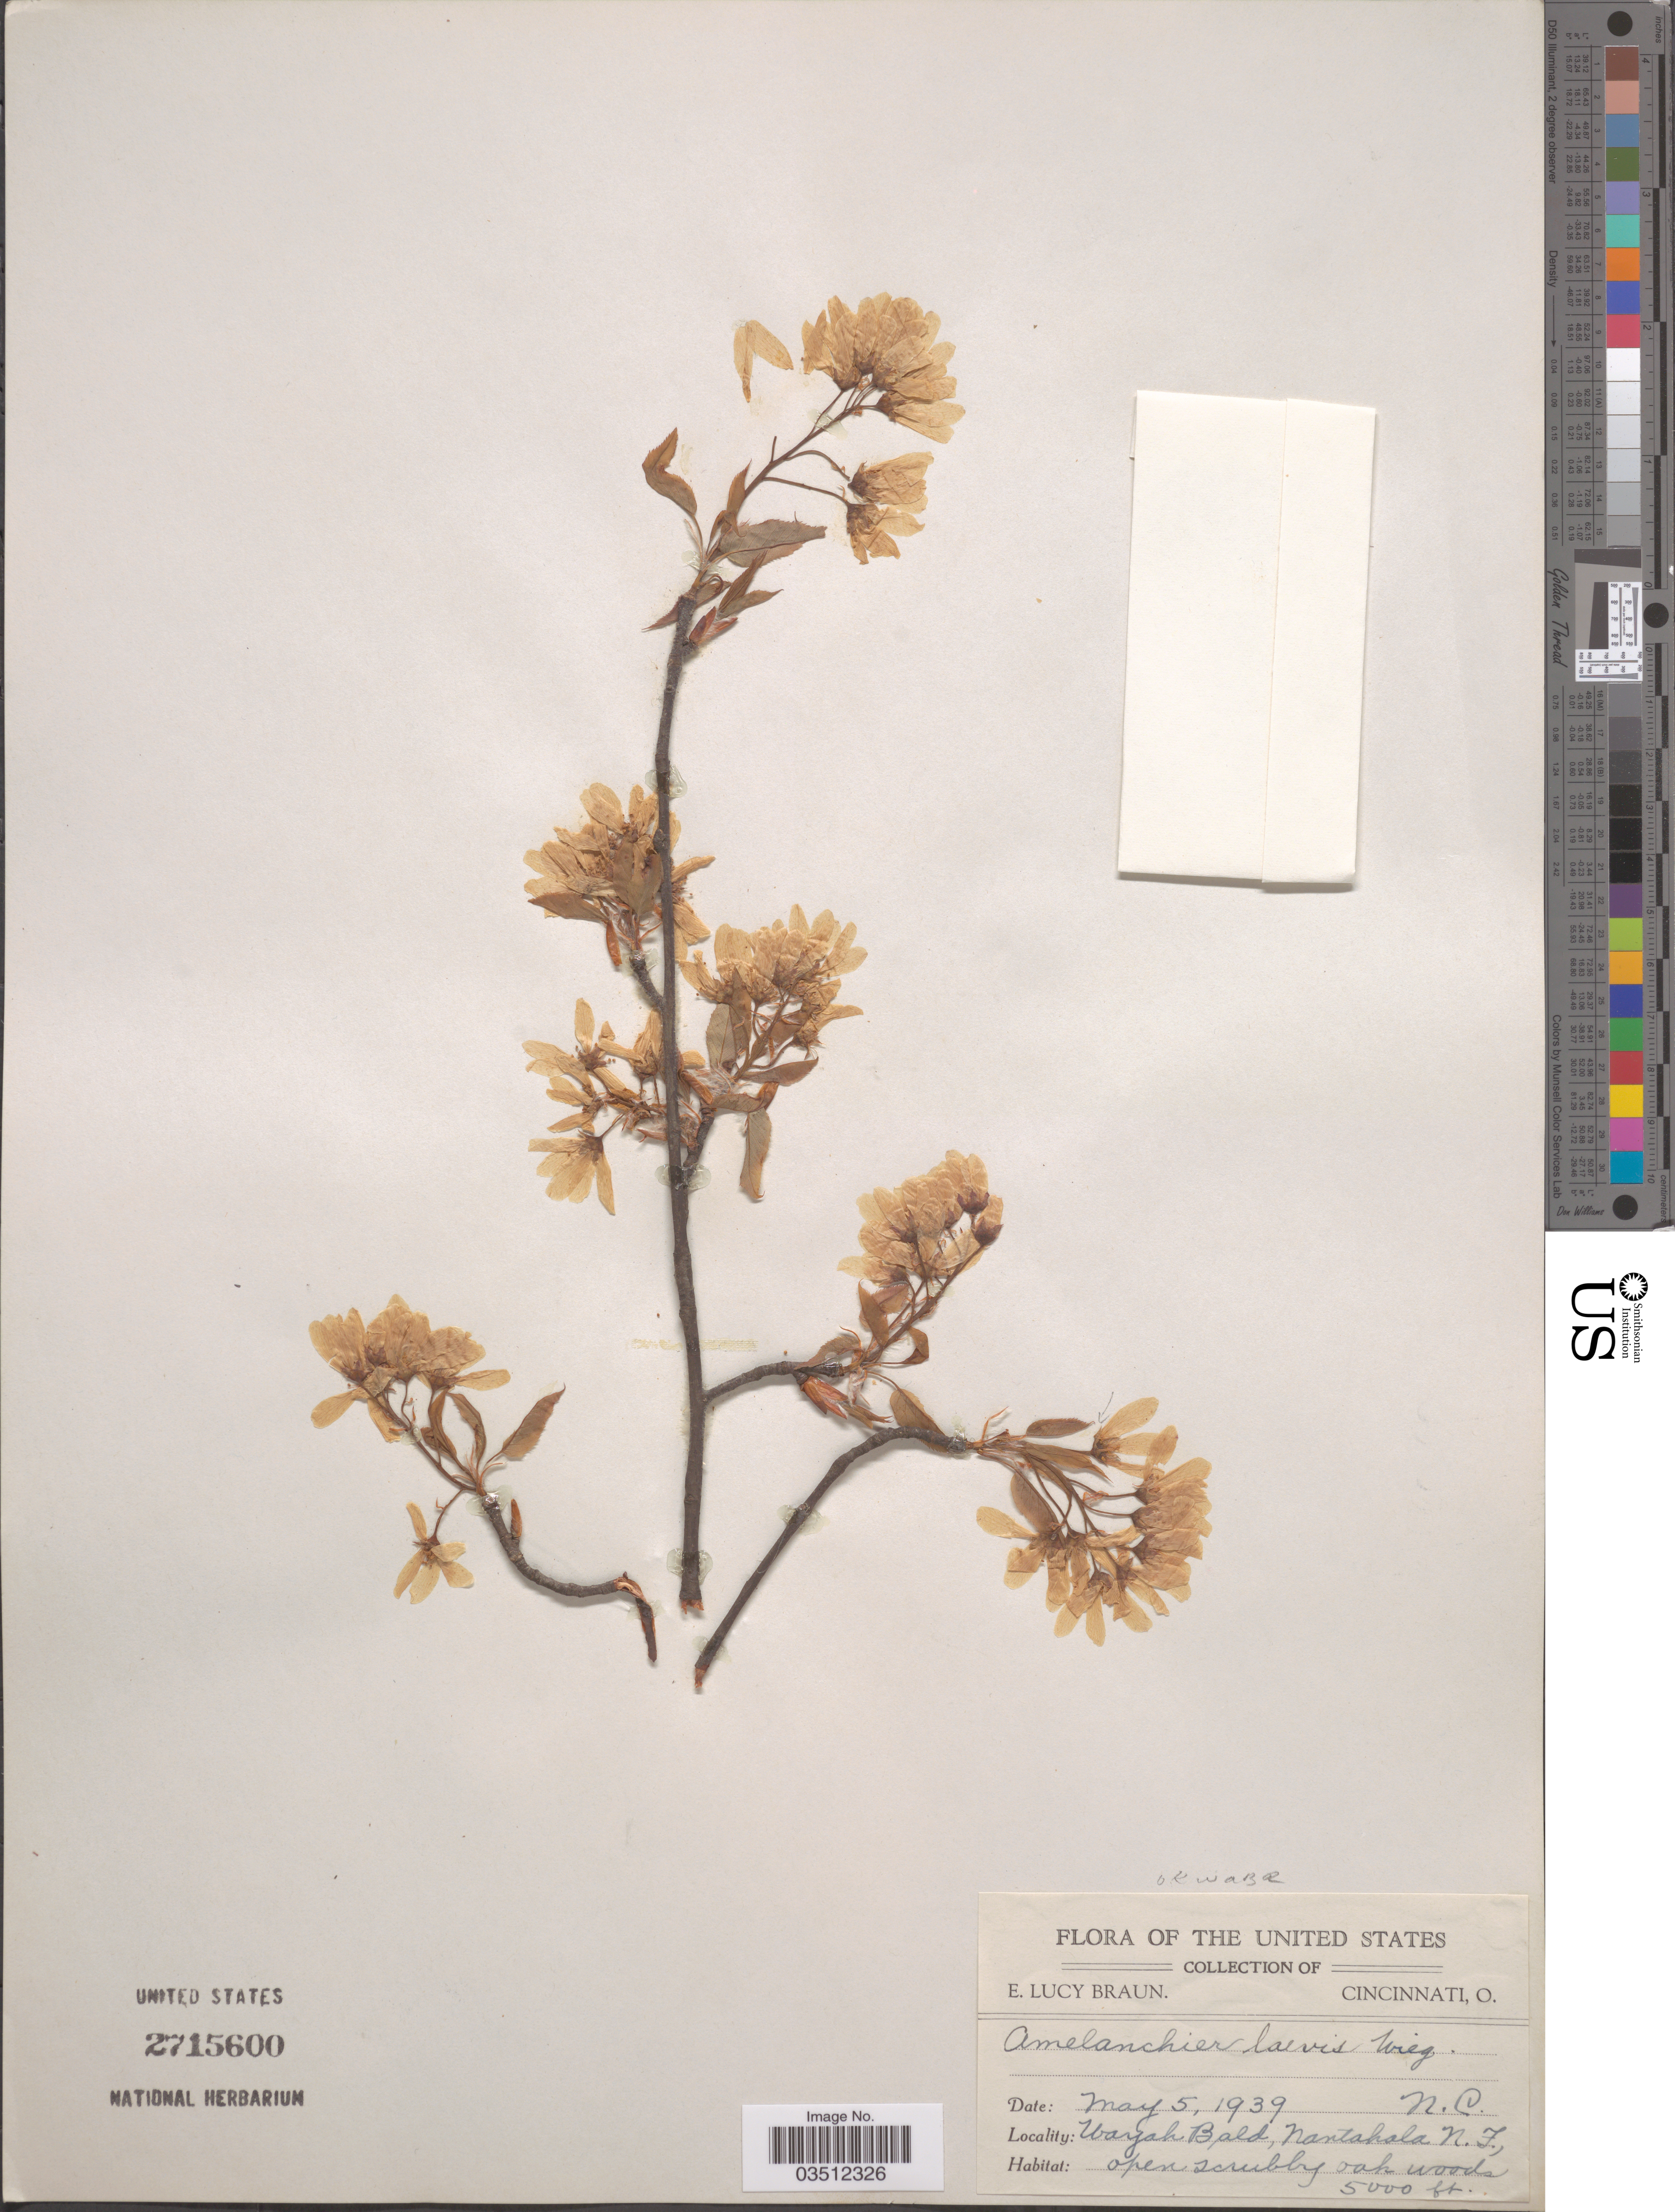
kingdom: Plantae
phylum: Tracheophyta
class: Magnoliopsida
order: Rosales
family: Rosaceae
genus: Amelanchier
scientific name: Amelanchier laevis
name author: Wiegand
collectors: E. L. Braun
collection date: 1939-05-05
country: United States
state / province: North Carolina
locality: Wayah Bald, Nantahala N.F.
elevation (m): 1524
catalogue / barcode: US 2715600